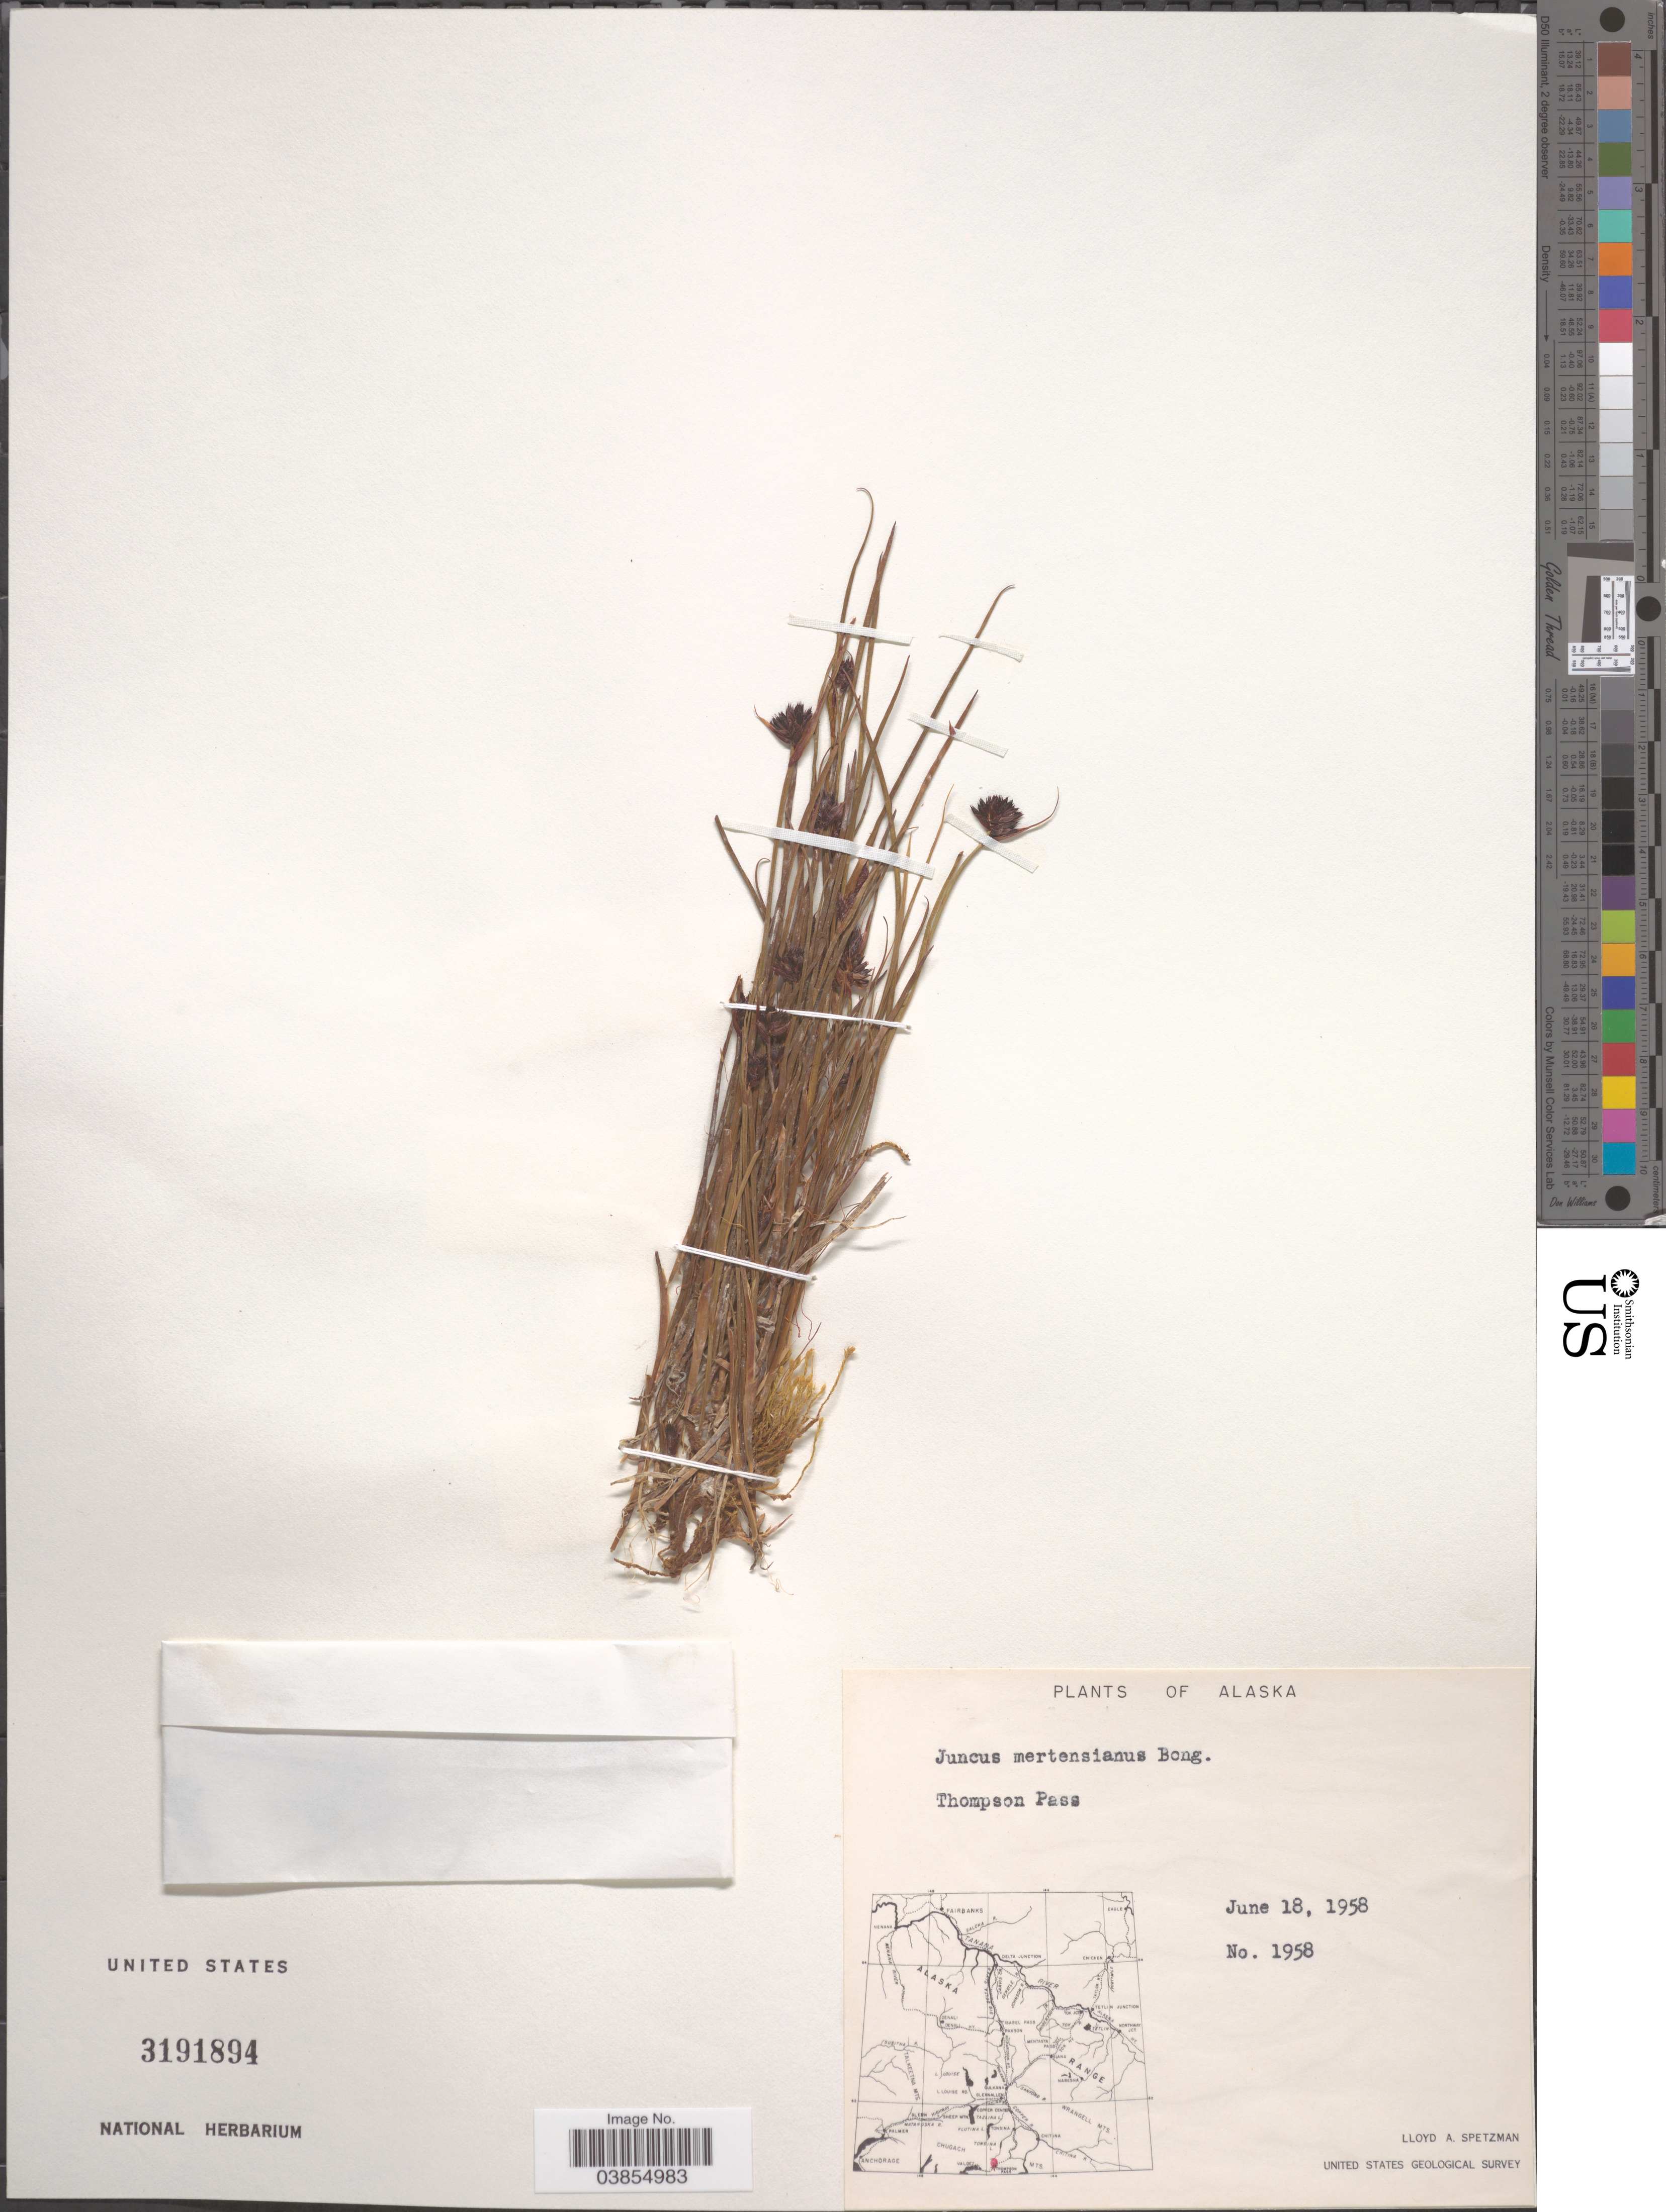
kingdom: Plantae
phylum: Tracheophyta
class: Liliopsida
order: Poales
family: Juncaceae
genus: Juncus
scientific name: Juncus mertensianus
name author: Bong.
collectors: L. Spetzman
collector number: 1958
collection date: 1958-06-18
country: United States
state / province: Alaska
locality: Thompson Pass.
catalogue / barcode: US 3191894